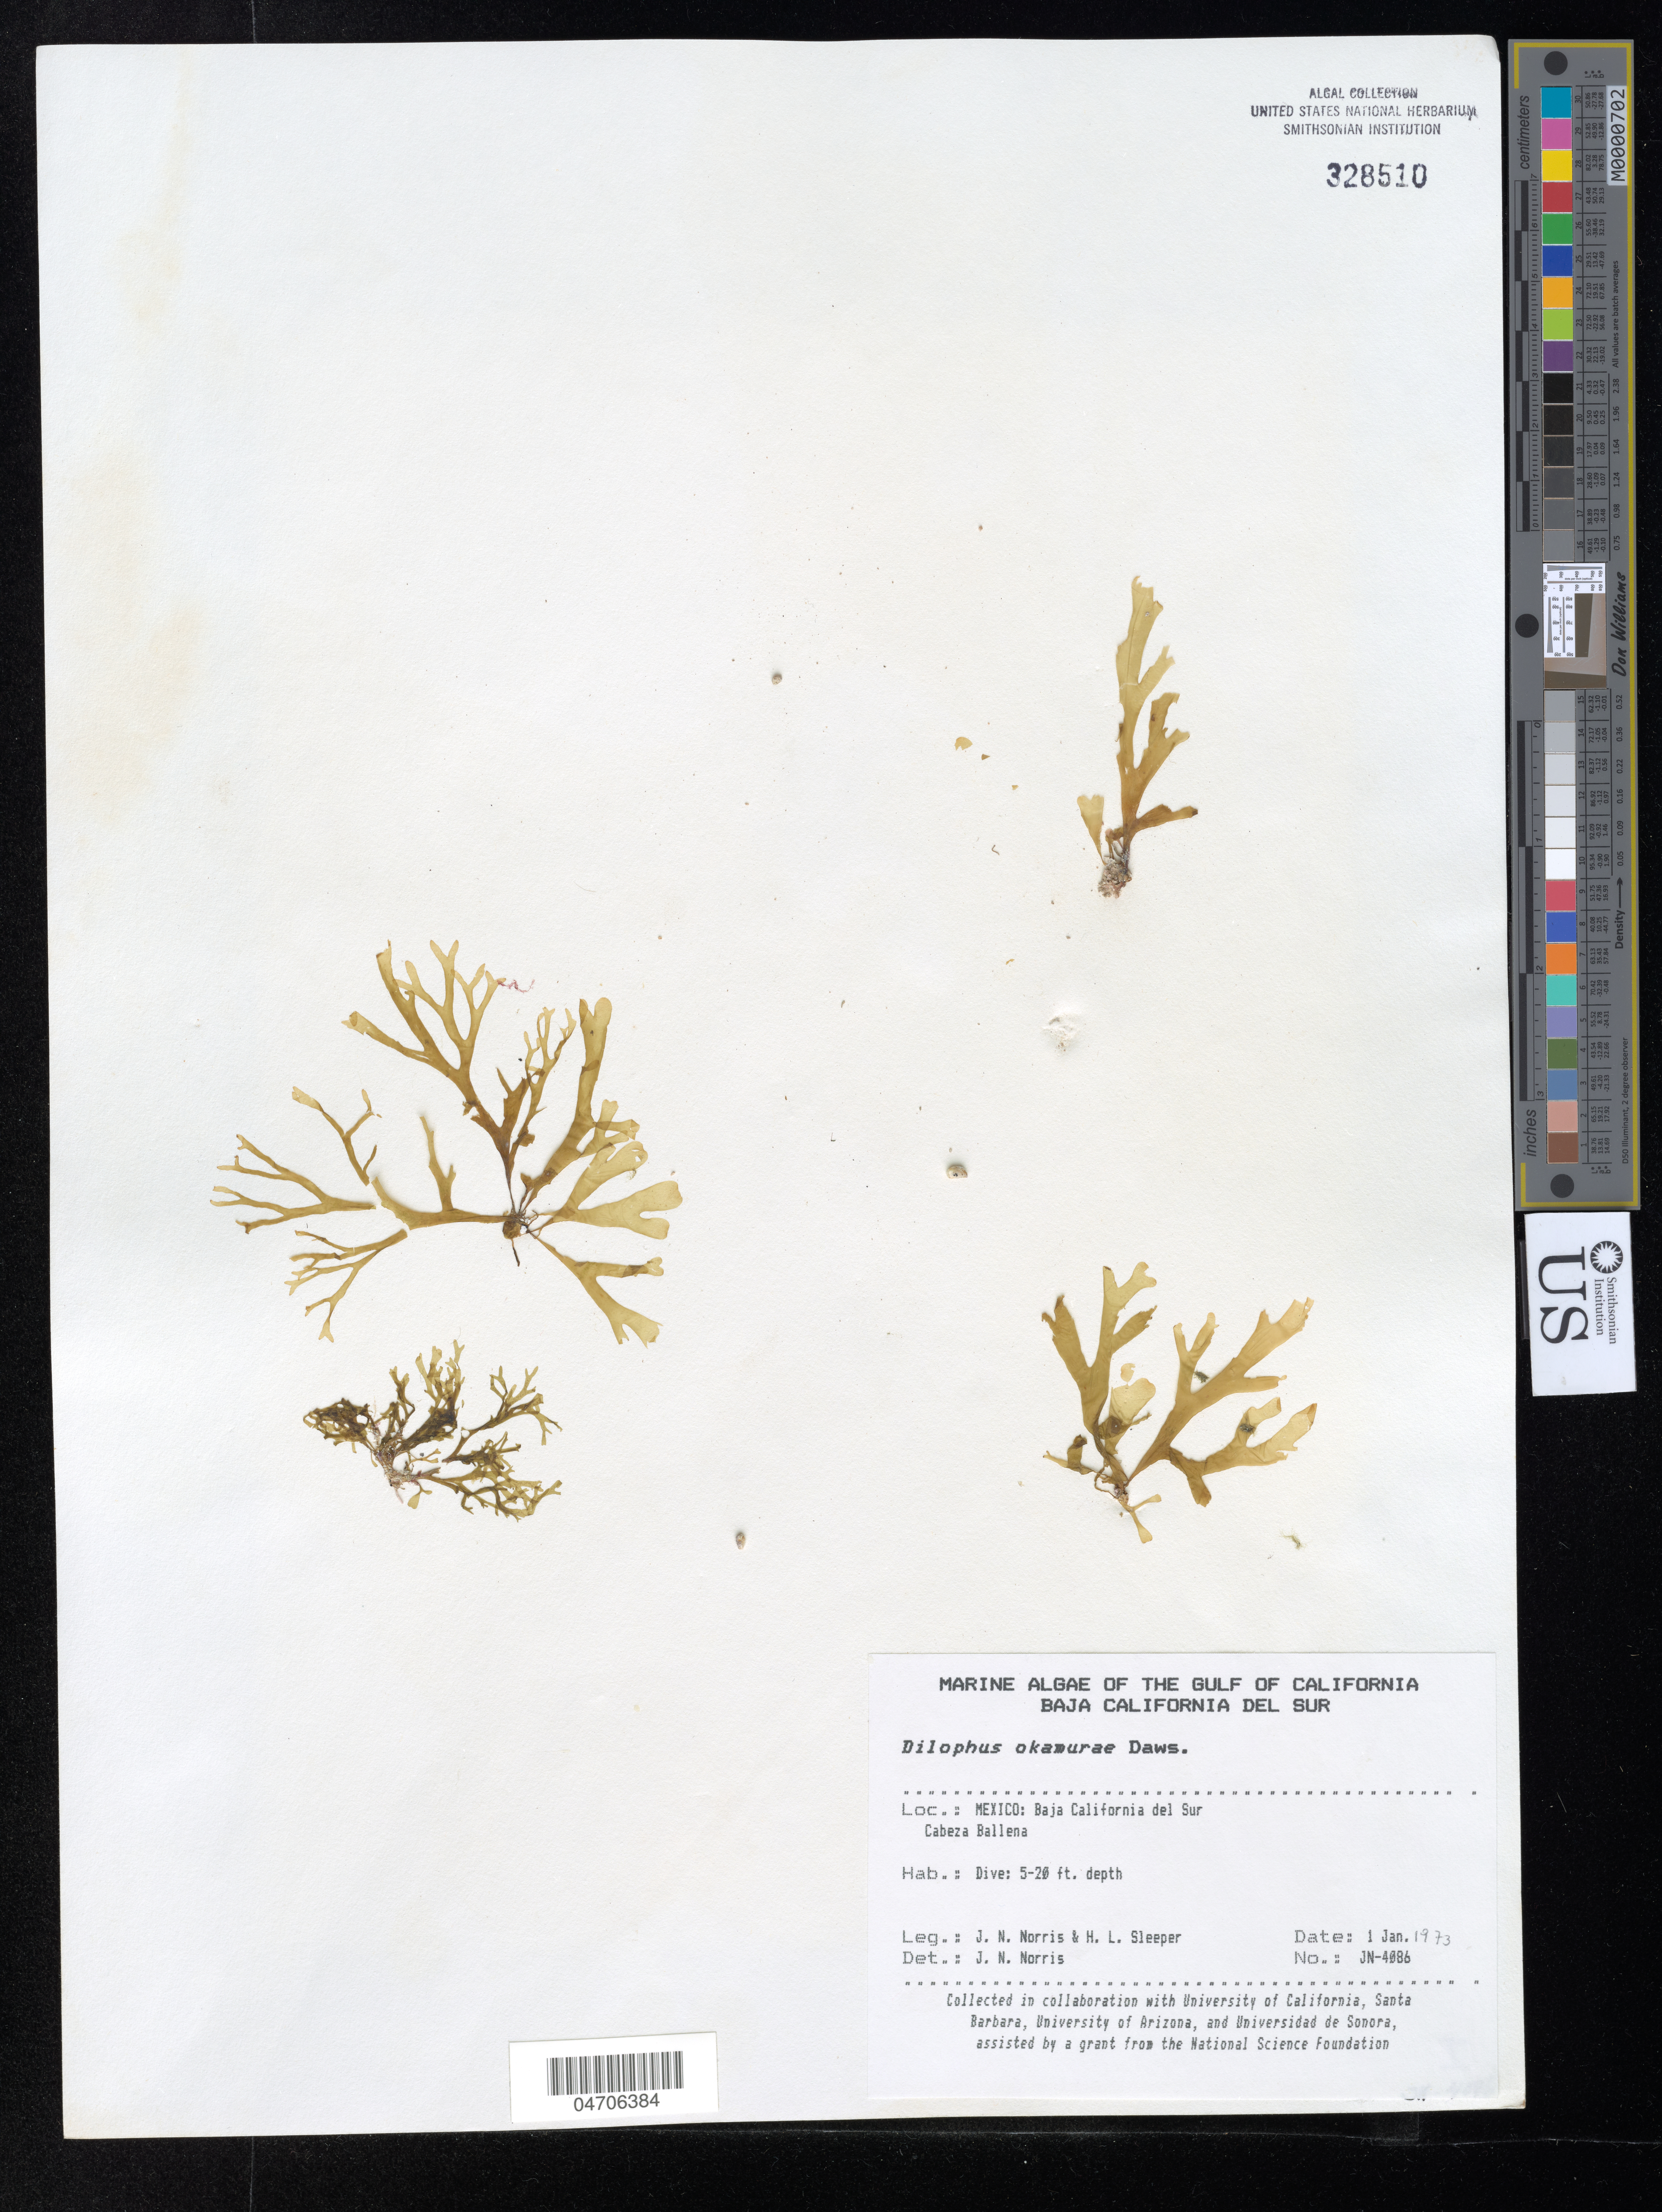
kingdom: Chromista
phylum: Ochrophyta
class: Phaeophyceae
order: Dictyotales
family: Dictyotaceae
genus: Rugulopteryx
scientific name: Rugulopteryx okamurae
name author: (E.Y. Dawson) I.K. Hwang et al.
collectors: J. Norris & H. Sleeper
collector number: JN-4086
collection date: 1973-01-01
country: Mexico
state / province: Baja California Sur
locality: Cabeza Ballena.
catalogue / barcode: US 328510